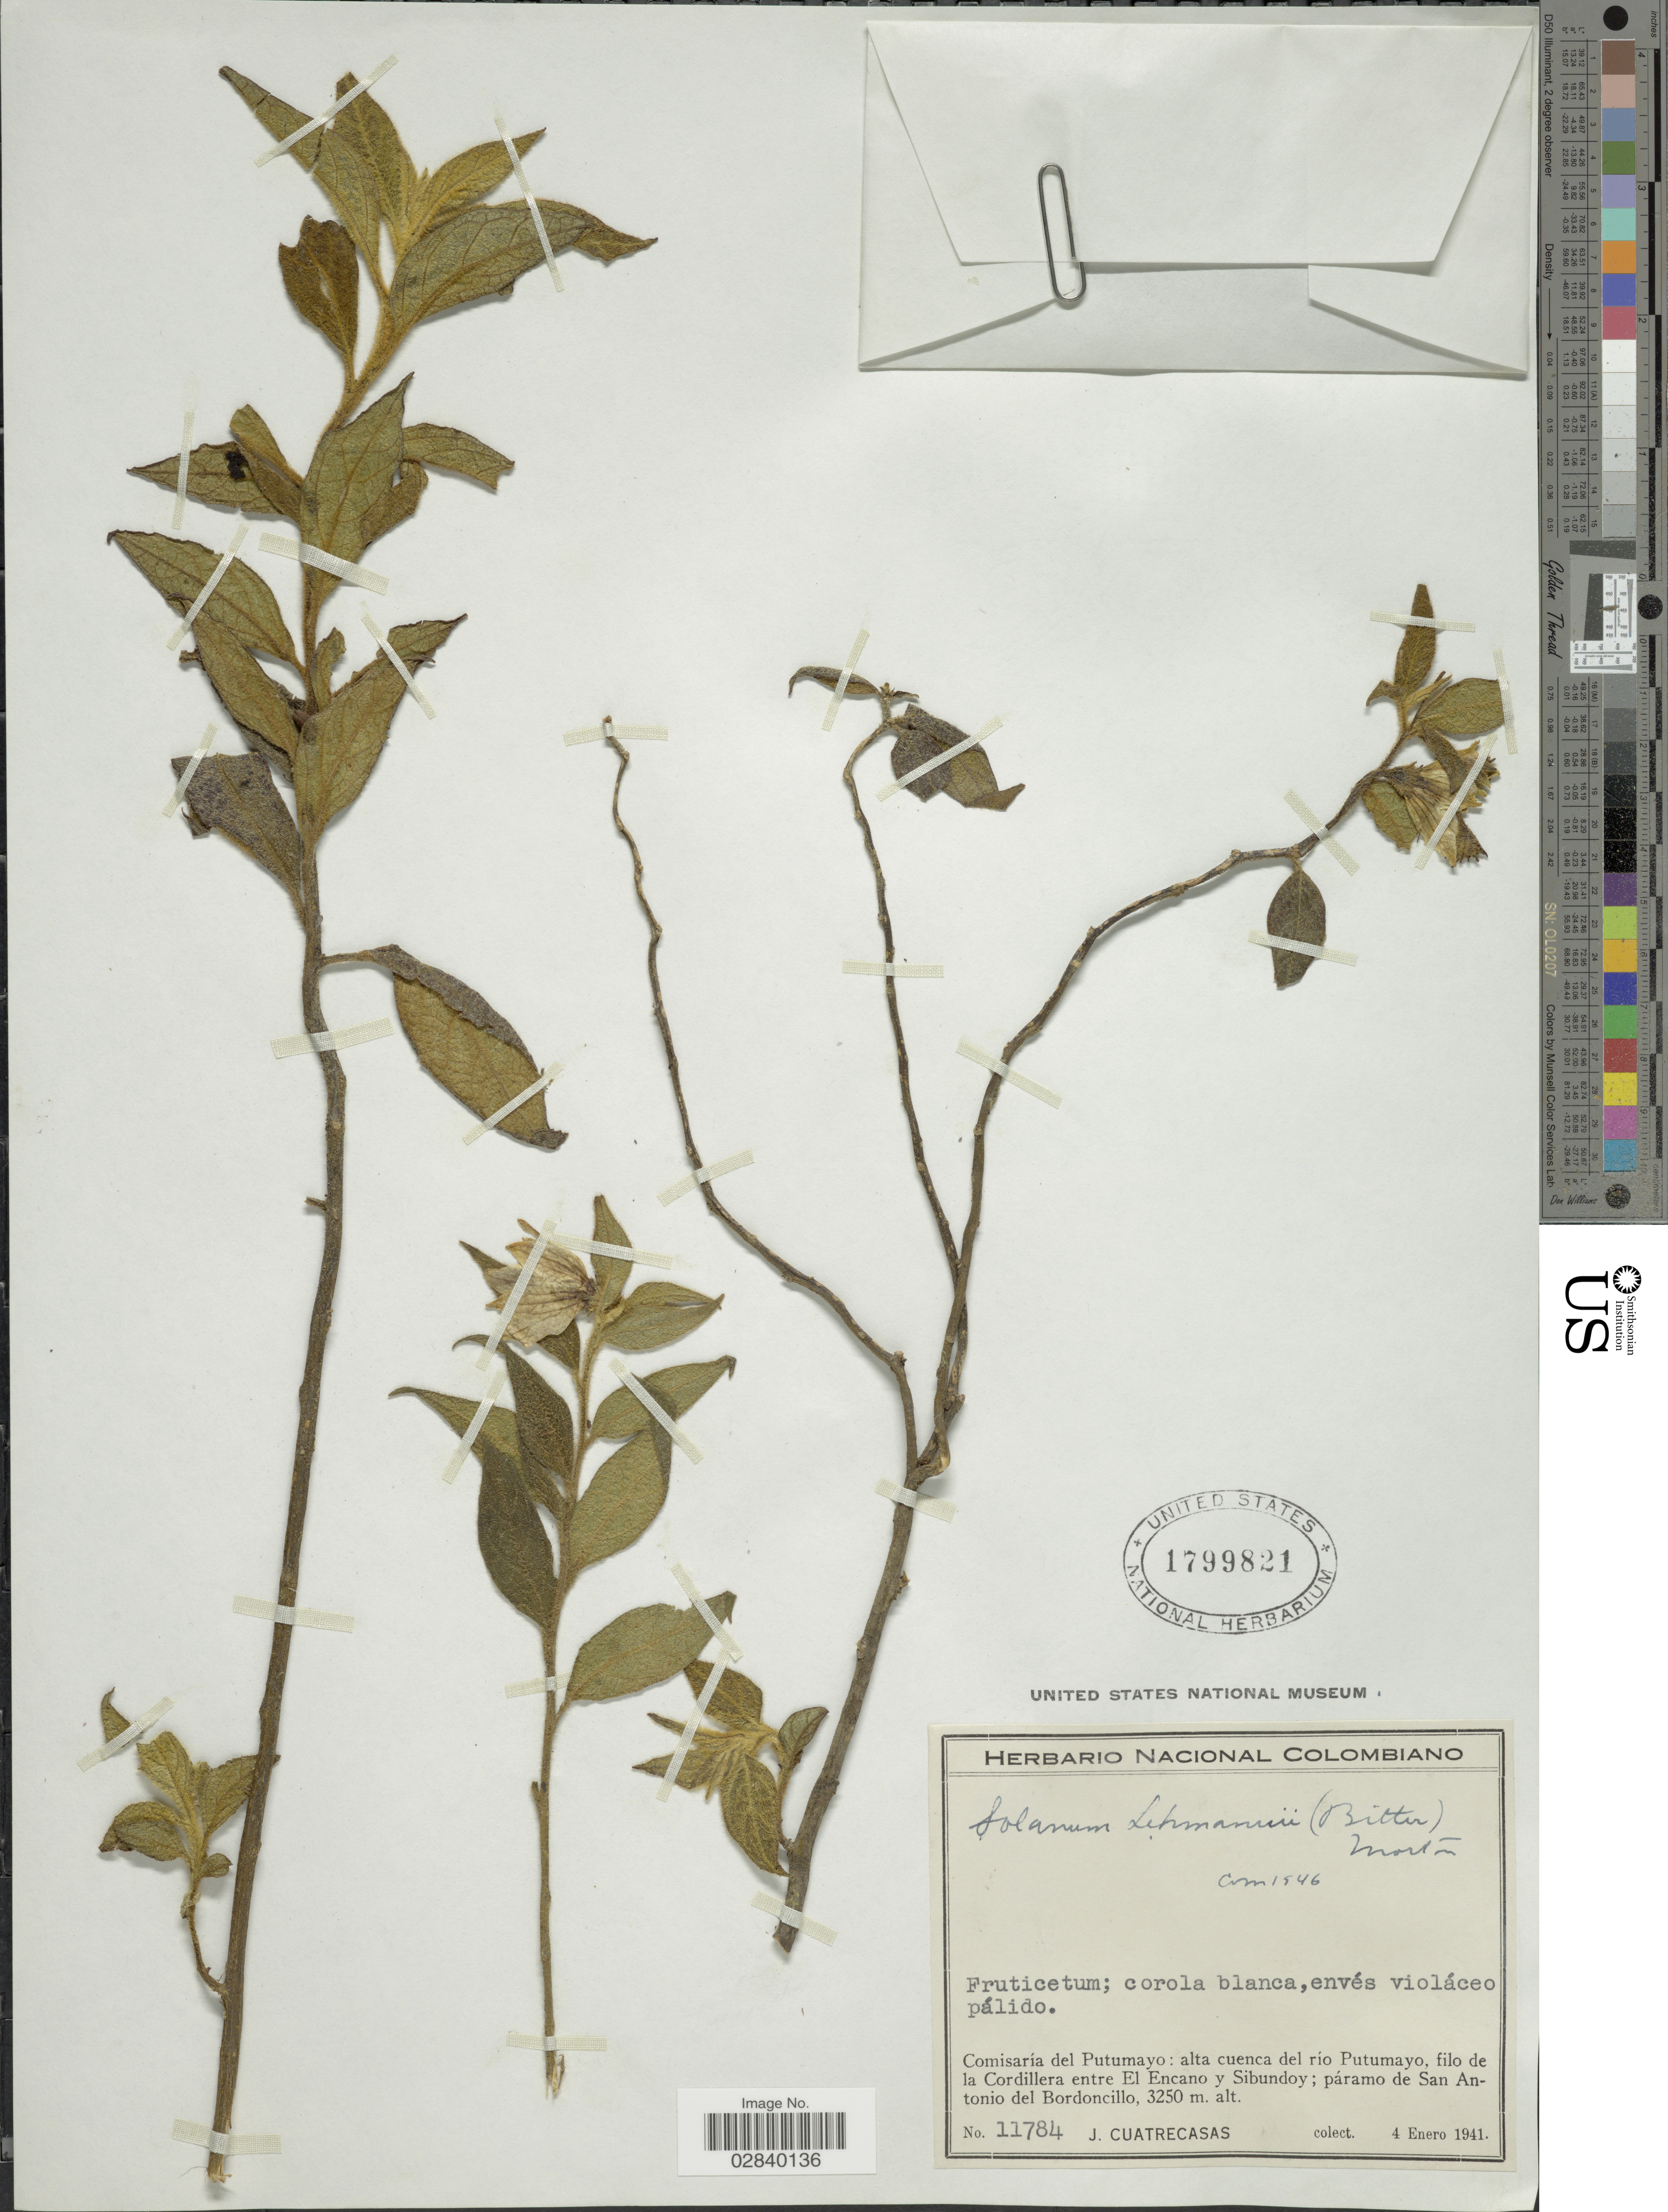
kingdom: Plantae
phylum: Tracheophyta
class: Magnoliopsida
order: Solanales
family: Solanaceae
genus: Lycianthes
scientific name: Lycianthes acutifolia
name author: (Ruiz & Pav.) Bitter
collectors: J. Cuatrecasas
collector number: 11784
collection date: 1941-01-04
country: Colombia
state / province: Putumayo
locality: Comisaría del Putumayo: alta cuenca del río Putumayo, filo de la Cordillera entre El Encano y Sibundoy; páramo de San Antonio del Bordoncillo.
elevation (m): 3250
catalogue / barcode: US 1799821